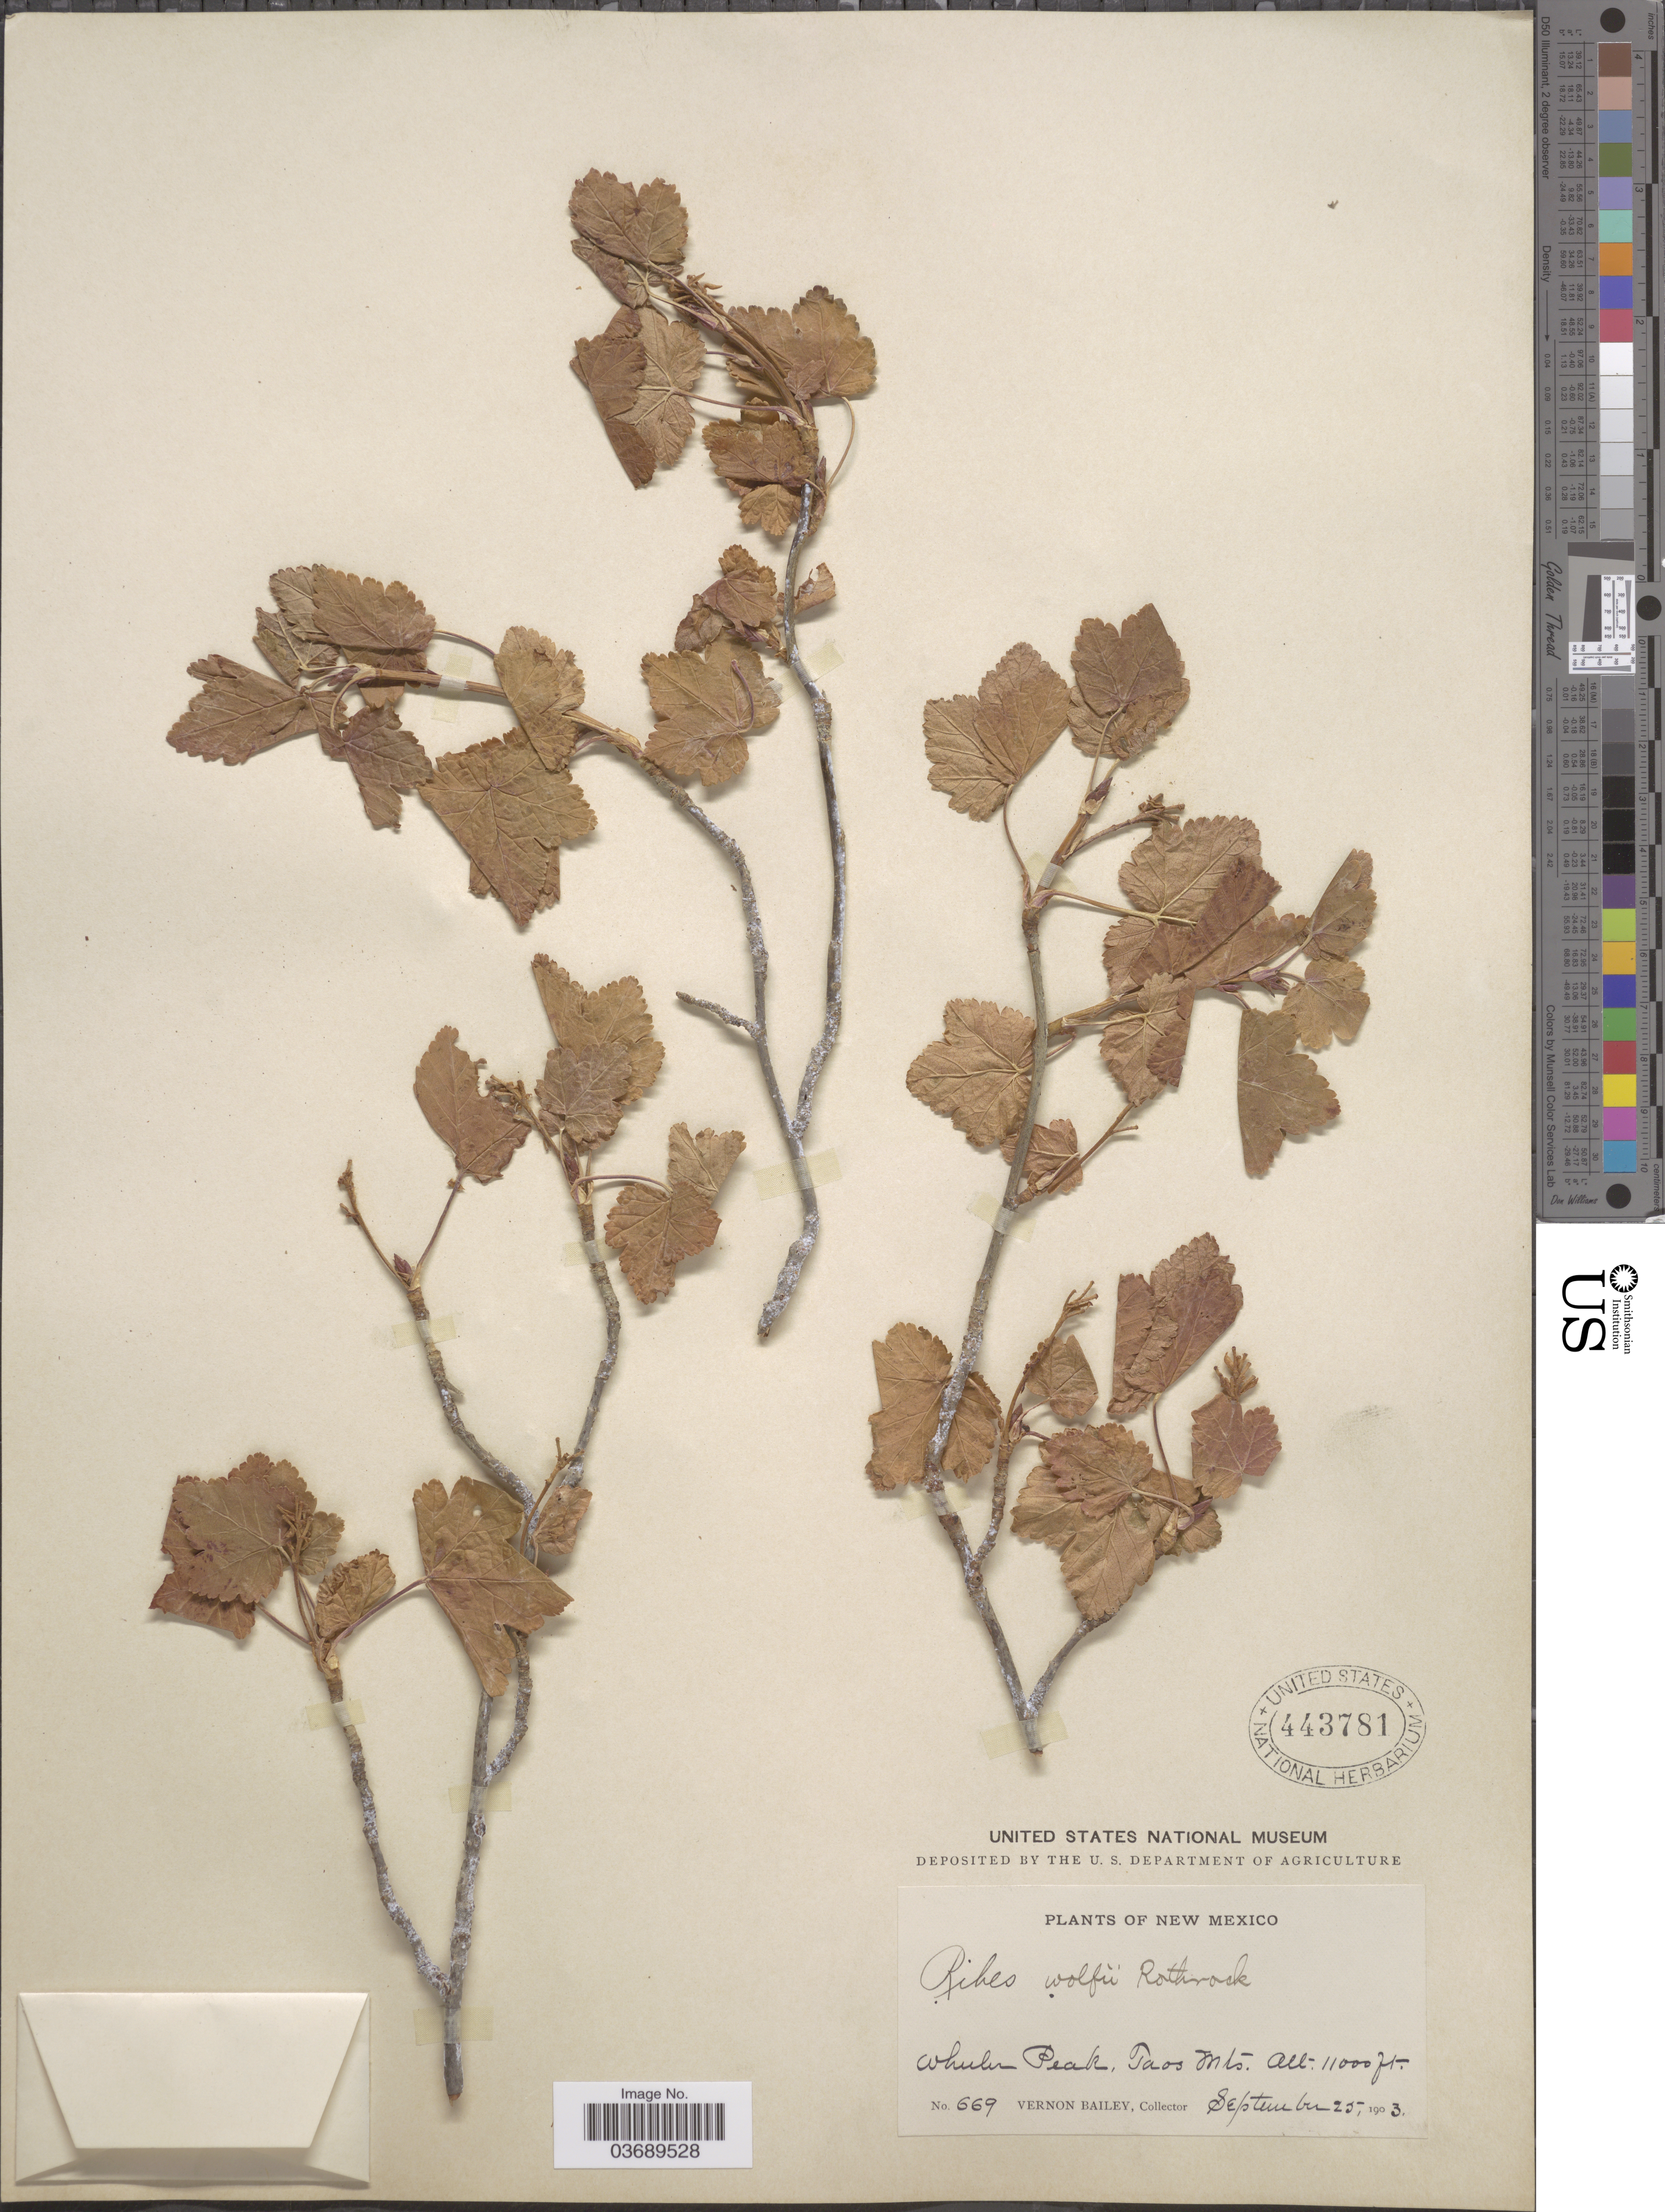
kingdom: Plantae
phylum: Tracheophyta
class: Magnoliopsida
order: Saxifragales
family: Grossulariaceae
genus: Ribes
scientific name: Ribes wolfii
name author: Rothr.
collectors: V. O. Bailey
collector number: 669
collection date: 1903-09-25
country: United States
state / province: New Mexico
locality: Wheeler Peak, Taos Mts.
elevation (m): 3353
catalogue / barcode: US 443781